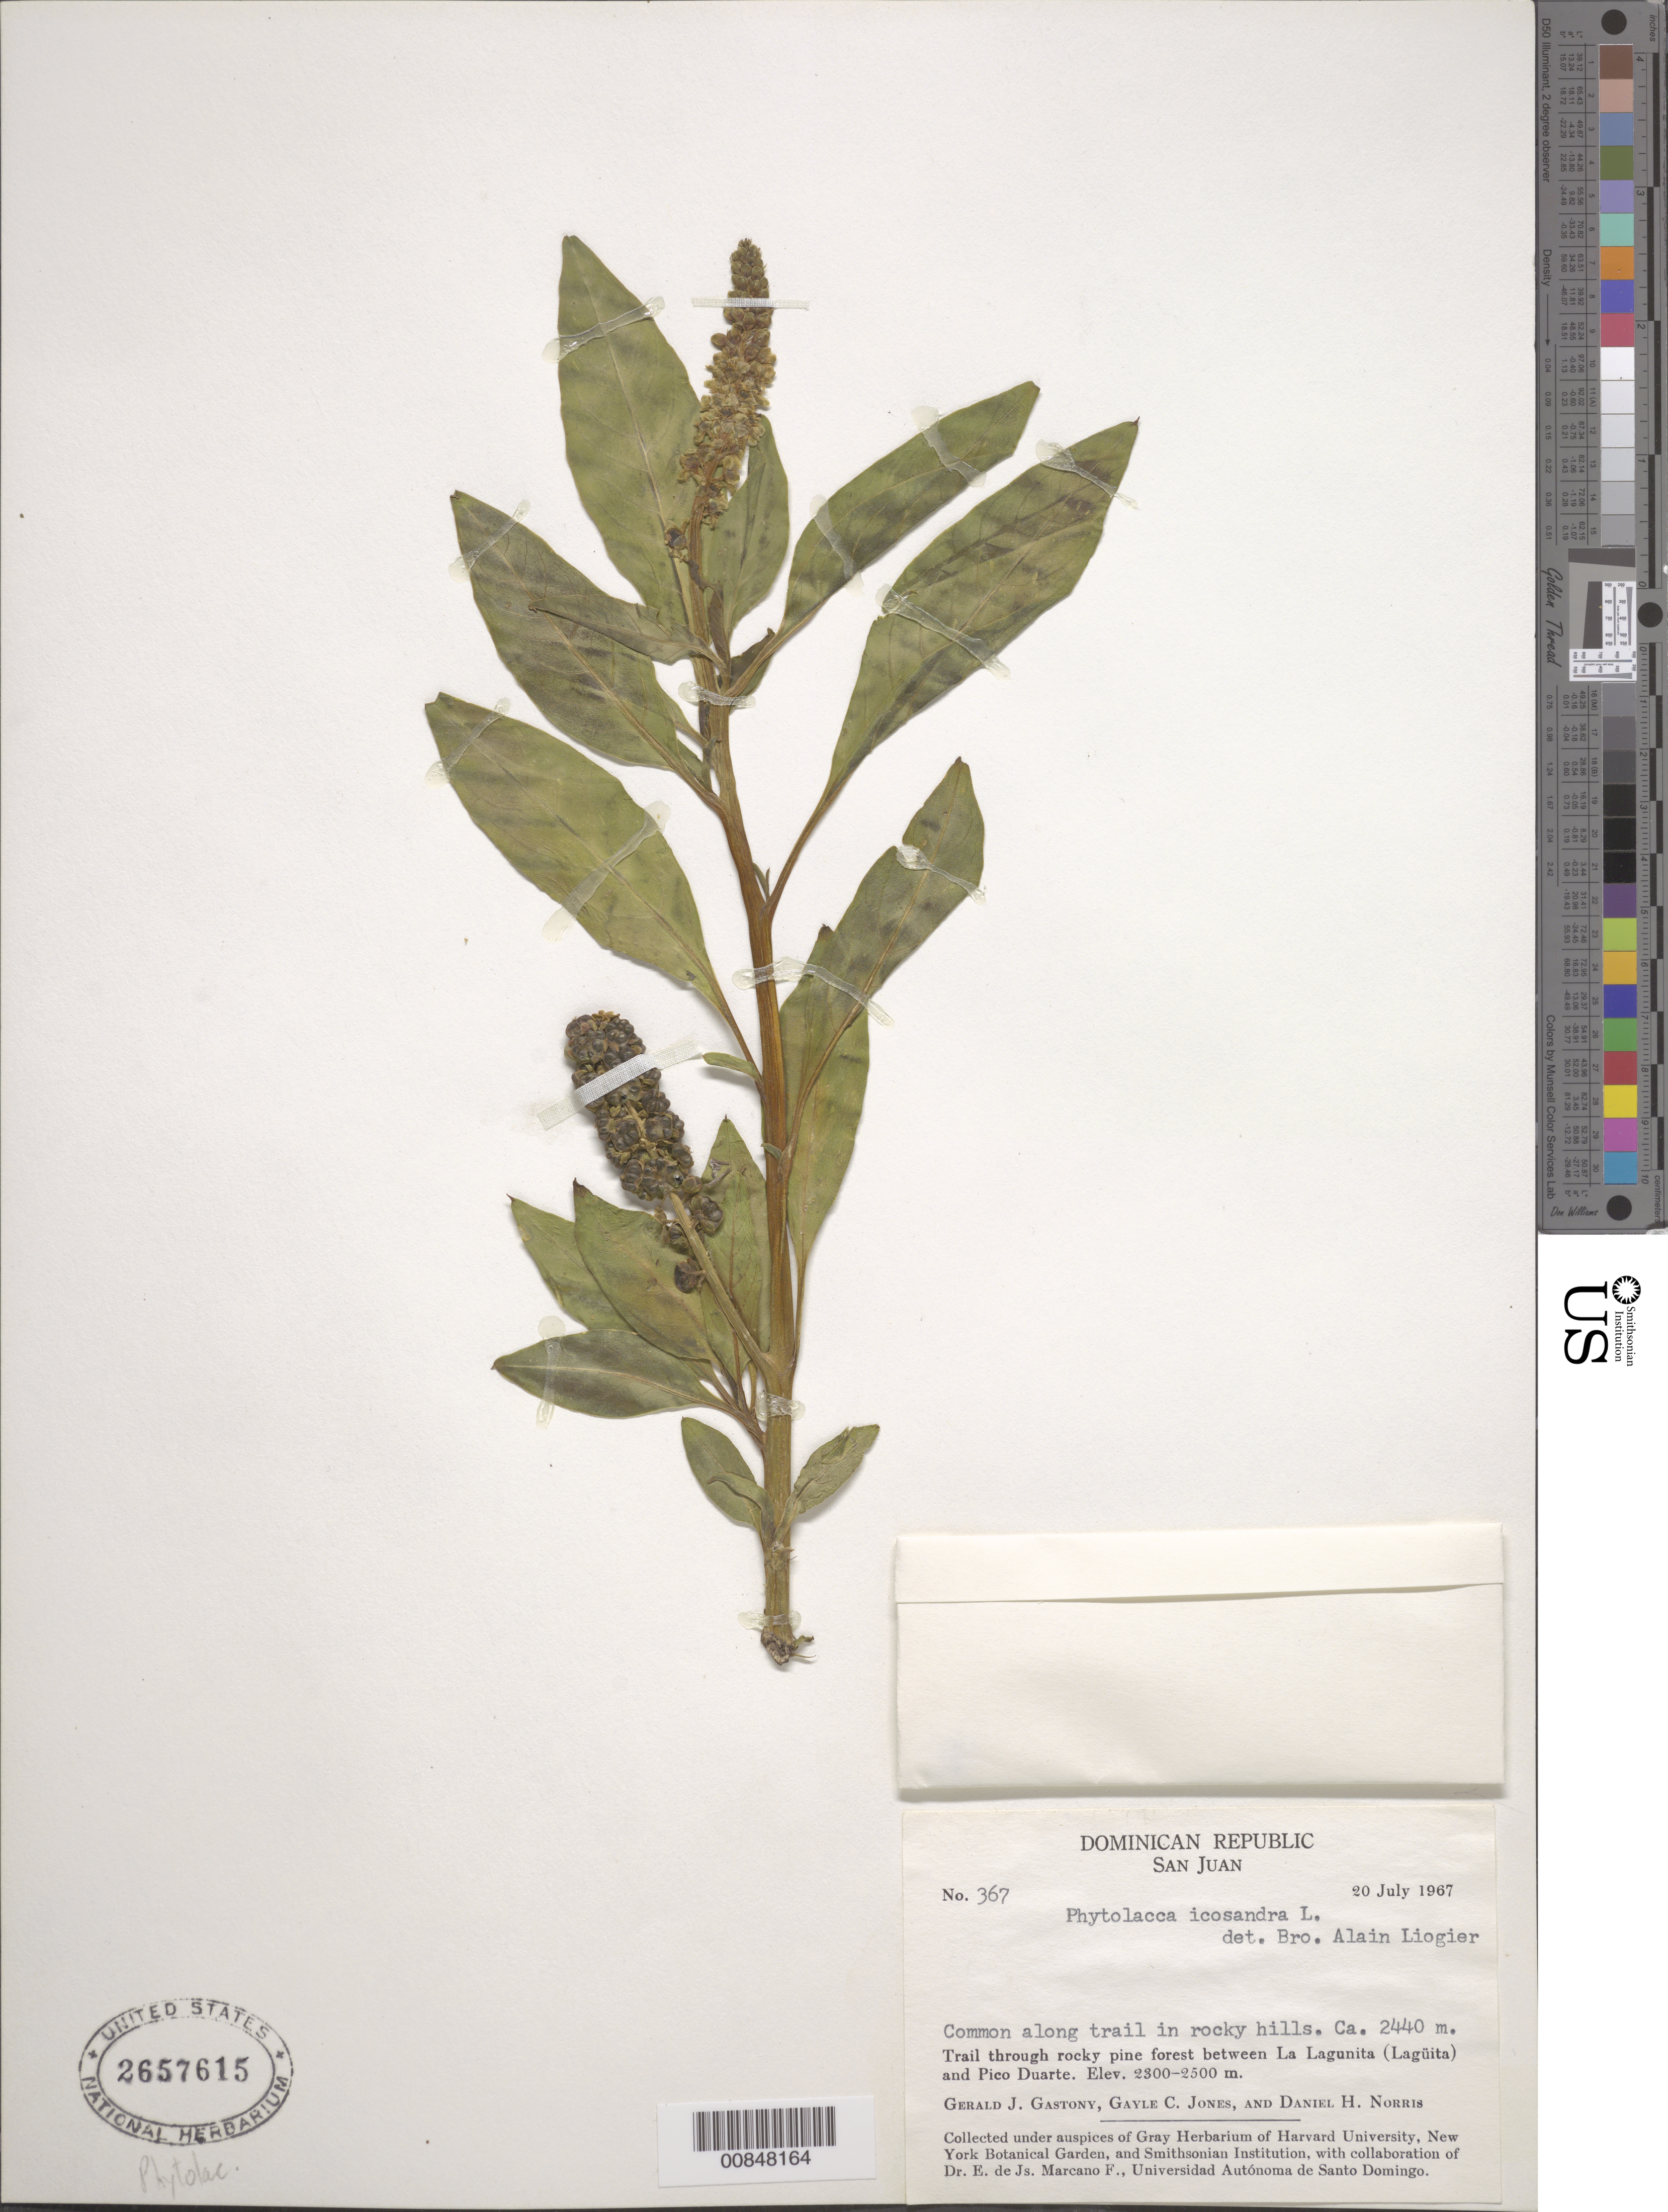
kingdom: Plantae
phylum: Tracheophyta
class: Magnoliopsida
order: Caryophyllales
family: Phytolaccaceae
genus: Phytolacca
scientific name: Phytolacca icosandra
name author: L.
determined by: Liogier, Alain H.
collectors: G. Gastony, G. C. Jones & D. H. Norris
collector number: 367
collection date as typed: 20 Jul 1967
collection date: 1967-07-20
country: Dominican Republic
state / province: San Juan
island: Hispaniola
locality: Trail through rocky pine forest between La Lagunita (Lagüita) and Pico Duarte.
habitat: Common along trail in rocky hills.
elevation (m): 2440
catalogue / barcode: US 2657615